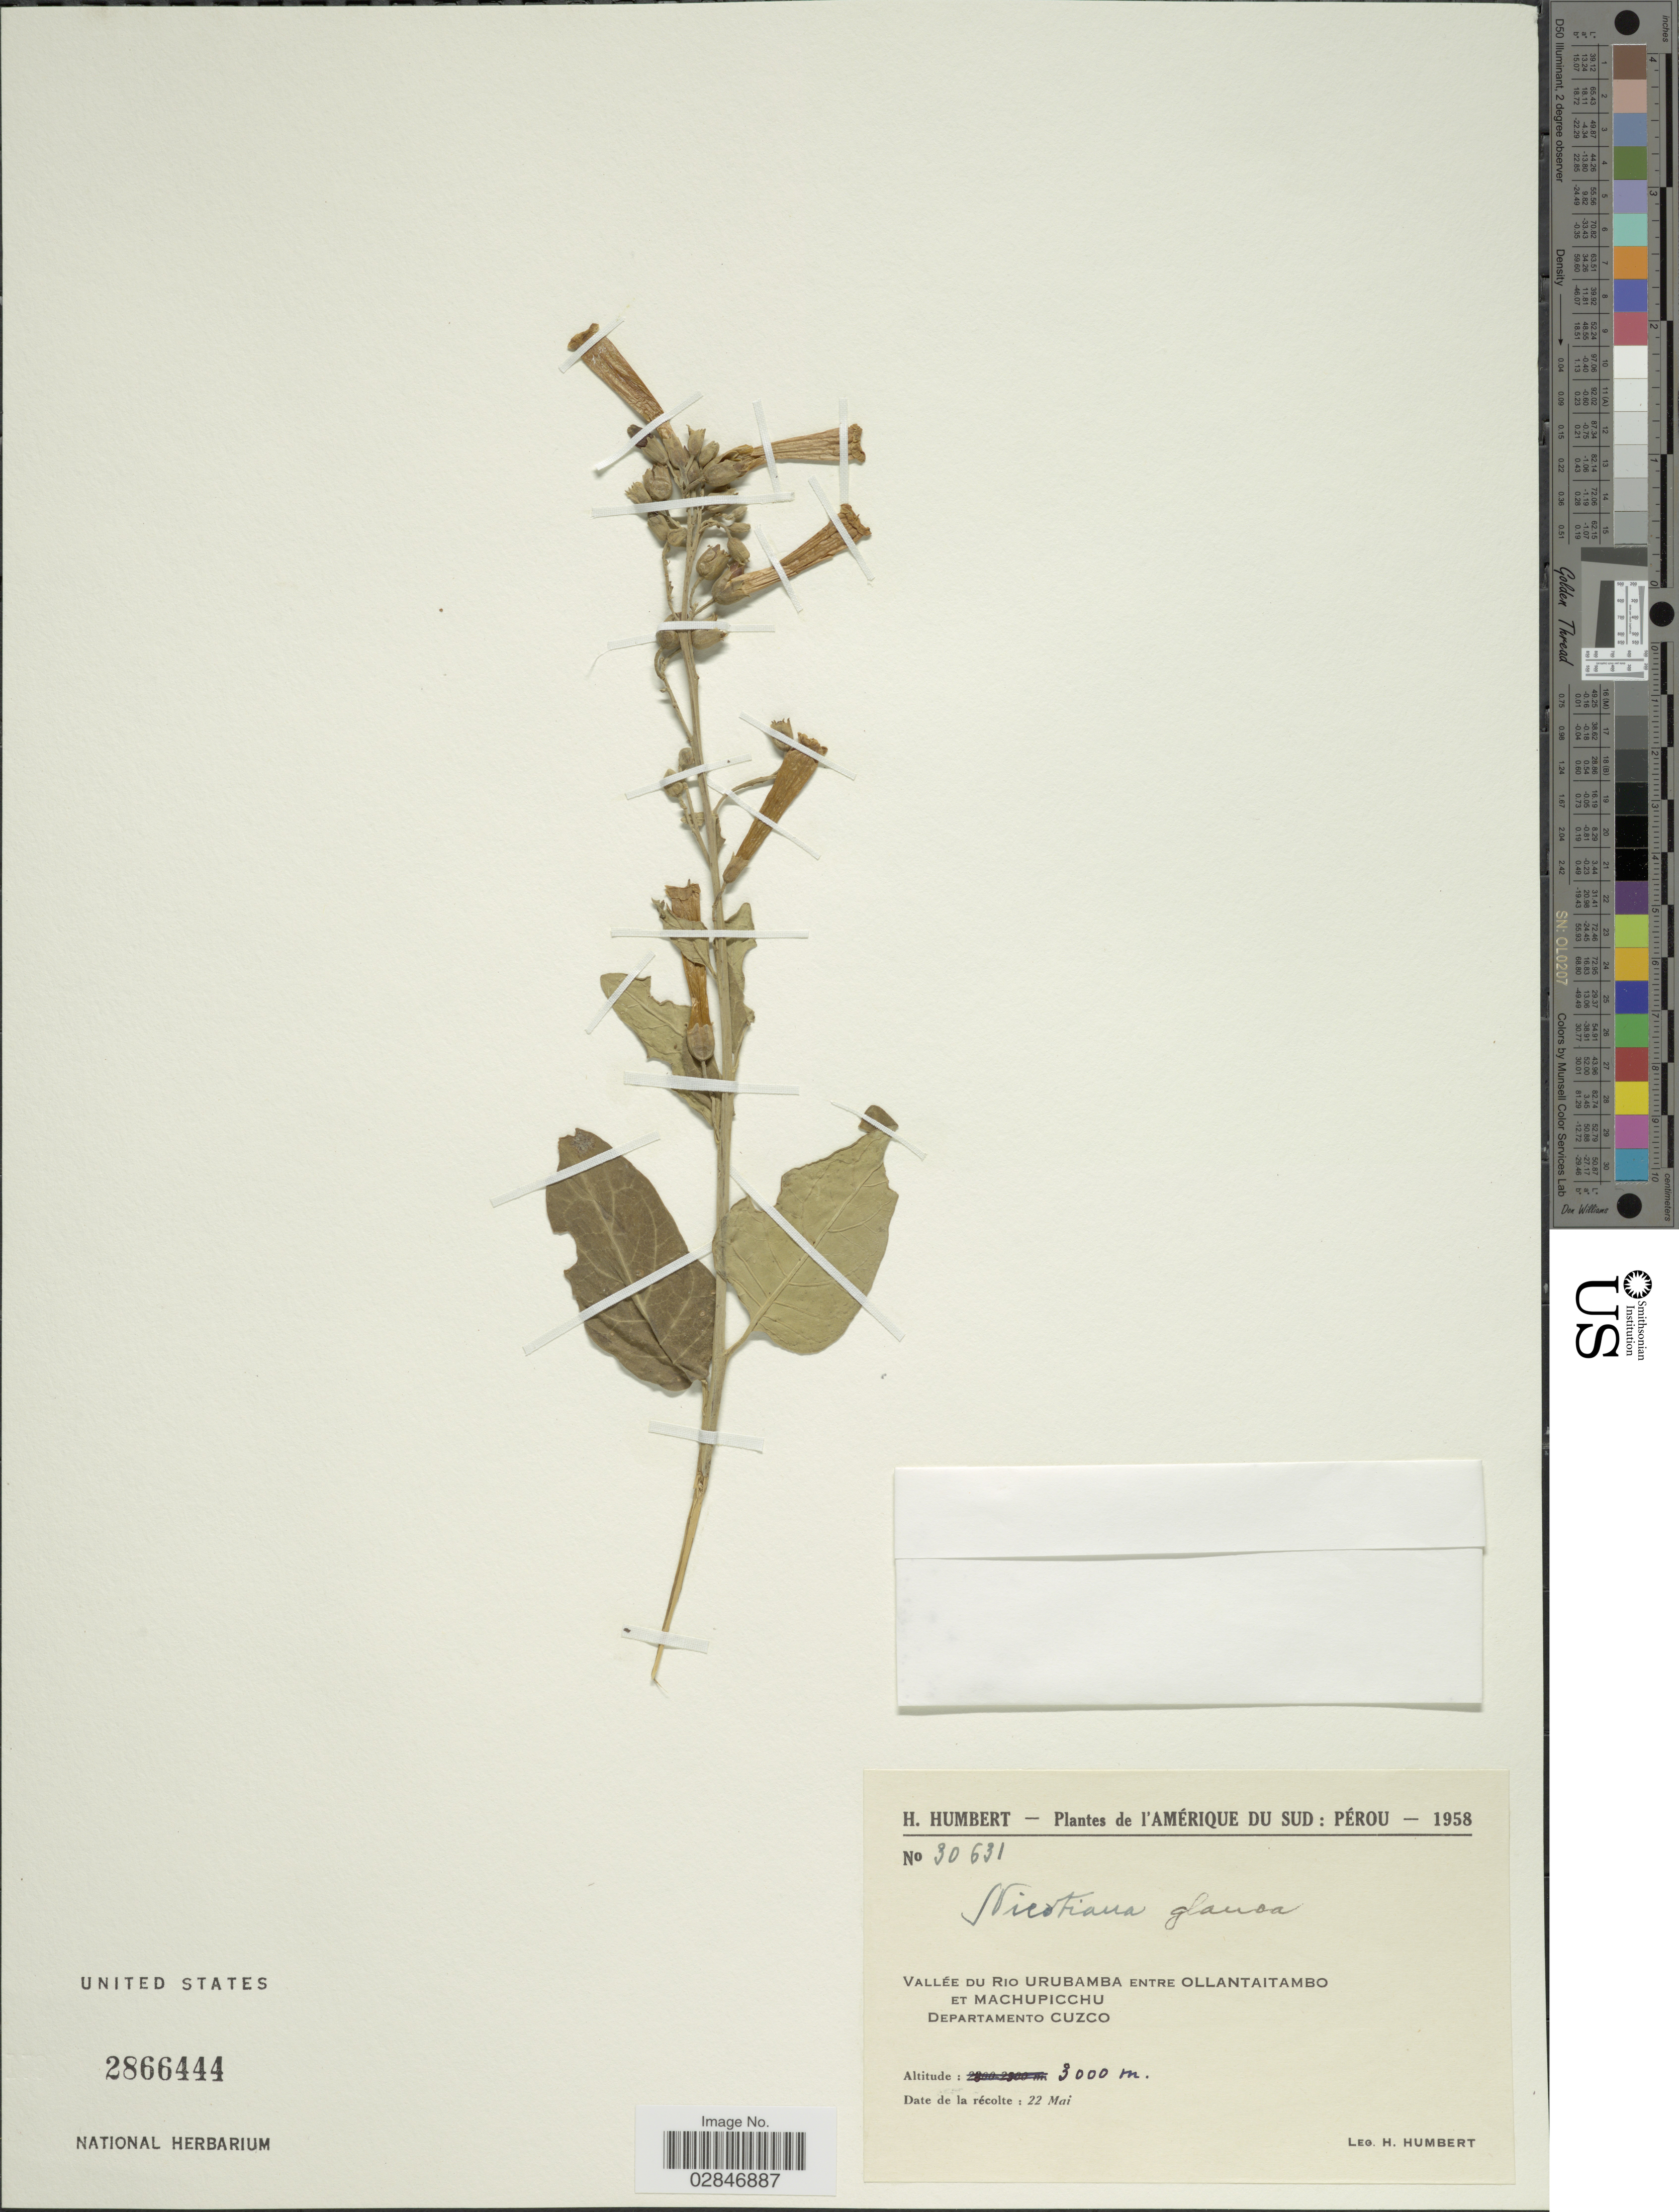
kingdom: Plantae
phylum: Tracheophyta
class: Magnoliopsida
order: Solanales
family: Solanaceae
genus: Nicotiana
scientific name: Nicotiana glauca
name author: Graham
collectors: H. Humbert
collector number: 30631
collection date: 1958-05-22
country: Peru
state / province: Cusco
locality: Vallée du Rio Urubamba entre Ollantaitambo et Machupicchu, Departamento Cuzco.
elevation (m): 3000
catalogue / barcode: US 2866444